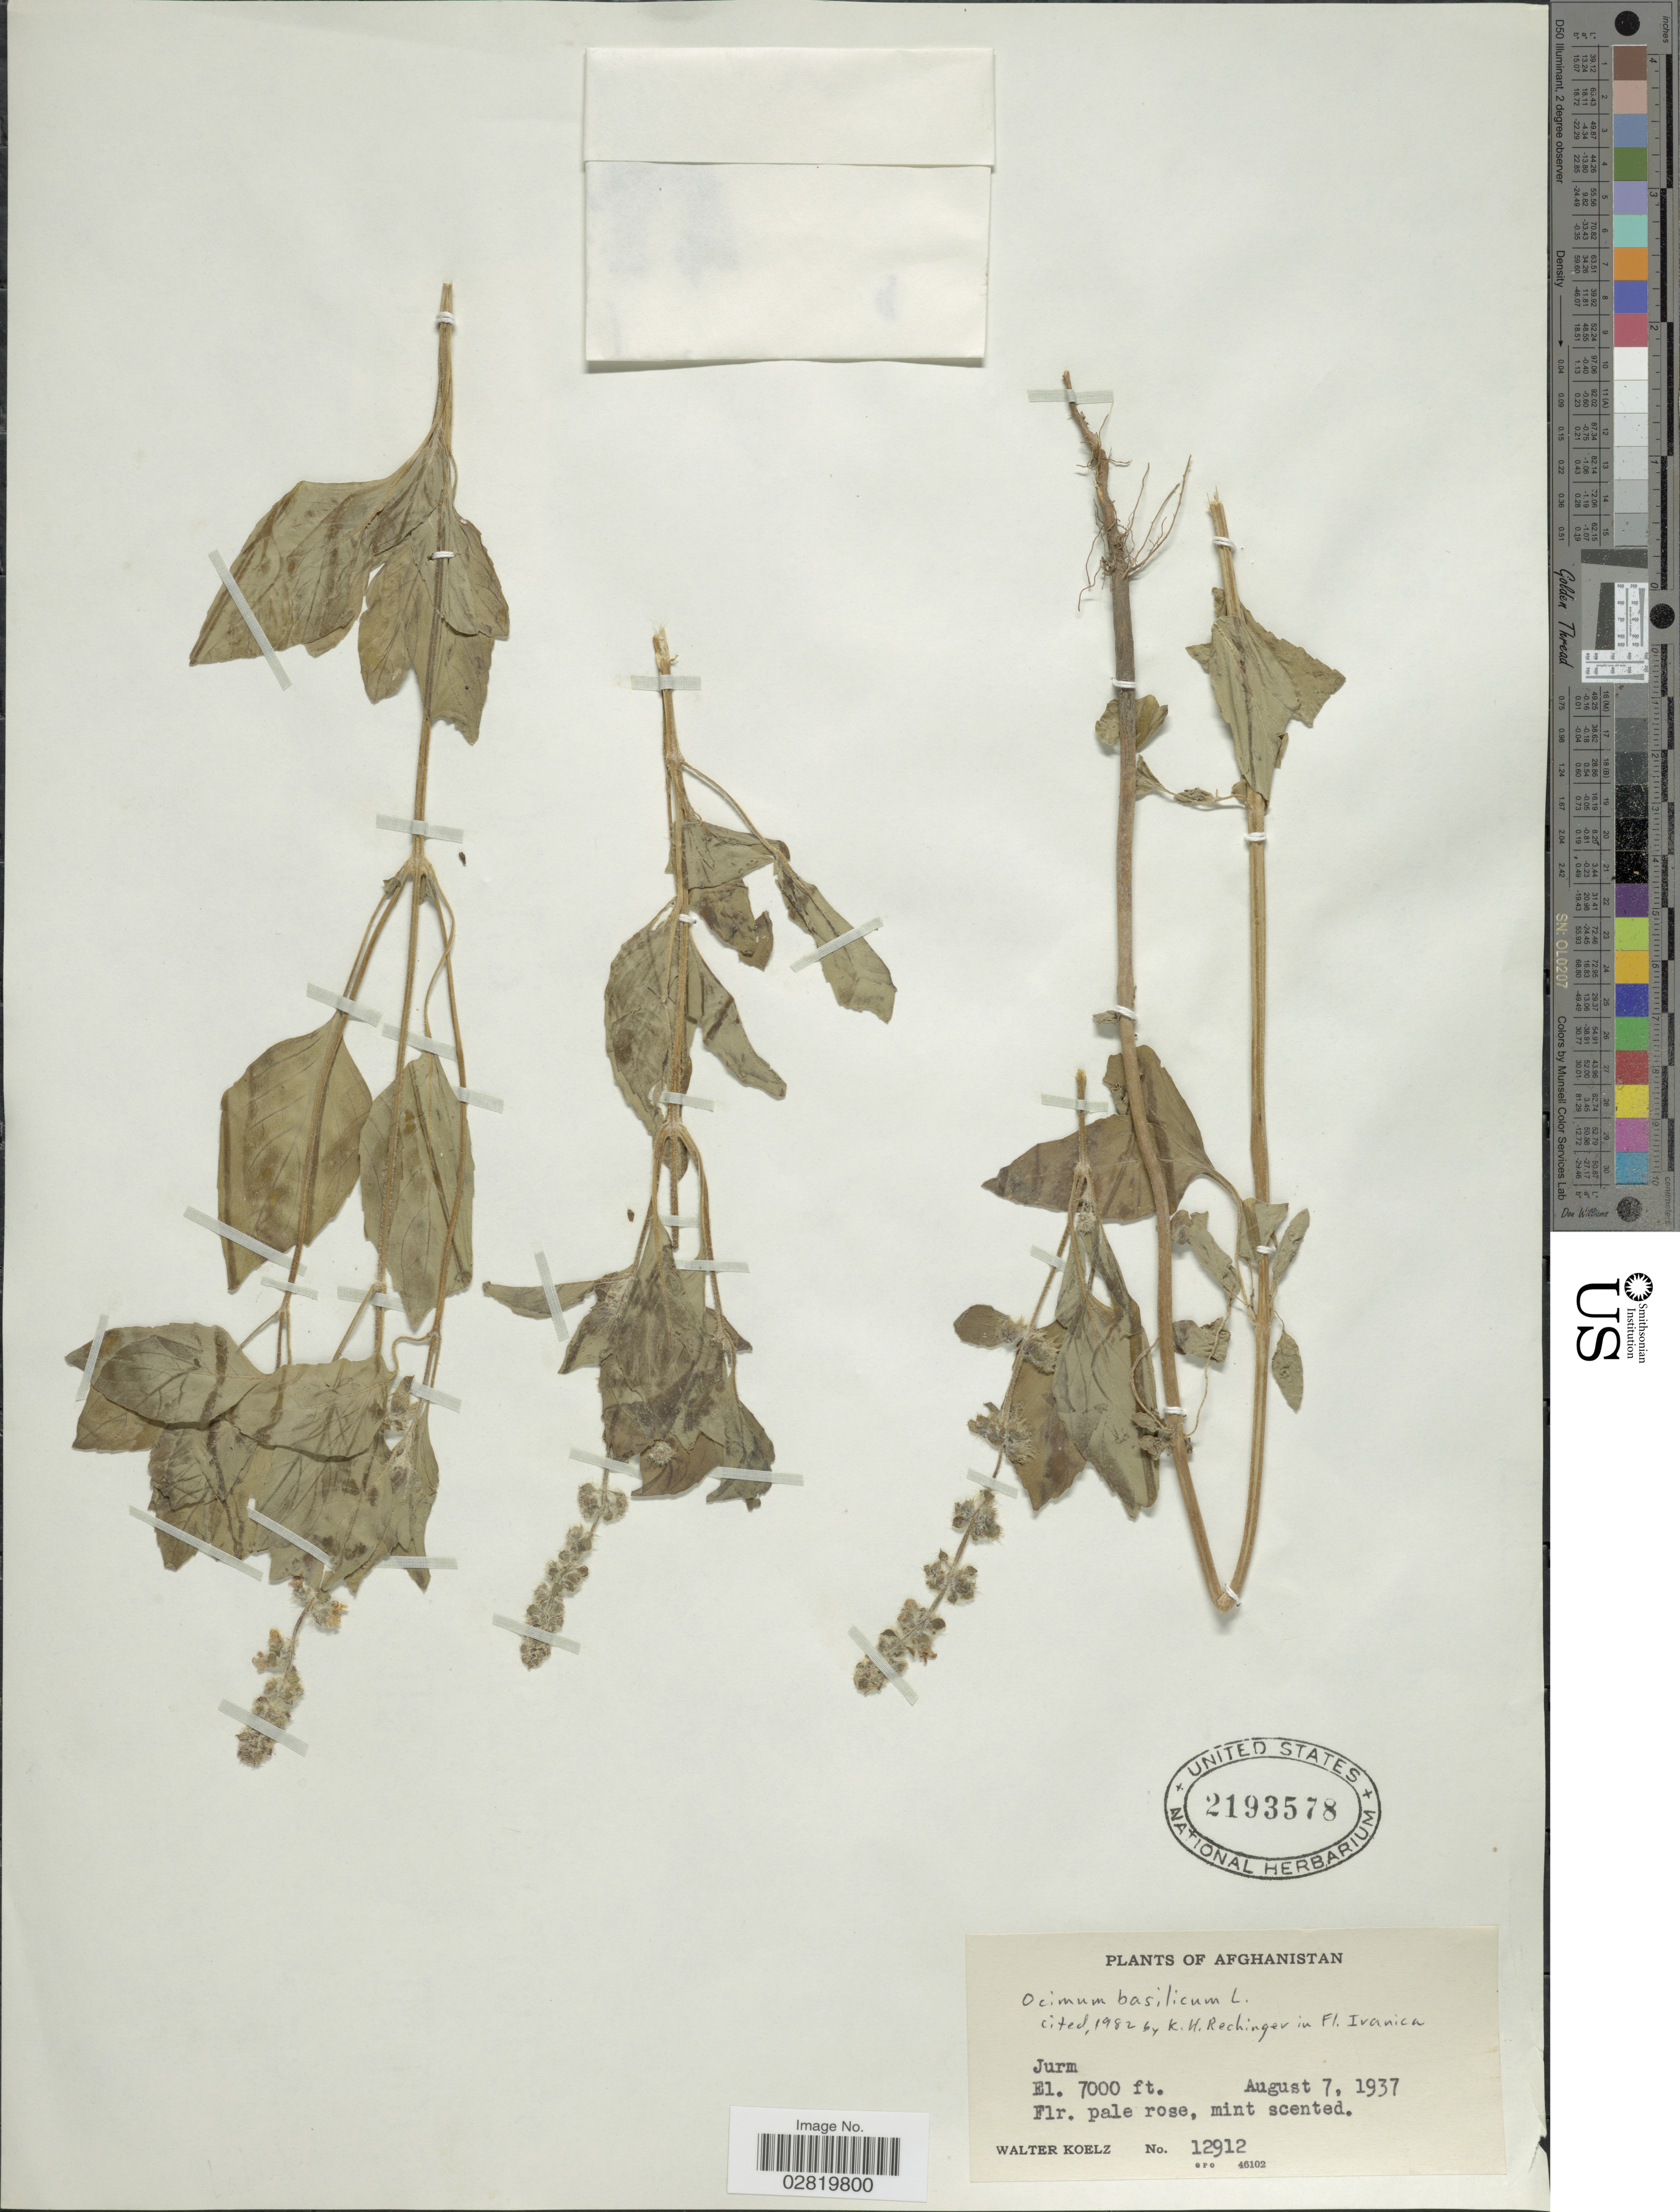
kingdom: Plantae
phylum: Tracheophyta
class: Magnoliopsida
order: Lamiales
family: Lamiaceae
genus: Ocimum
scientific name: Ocimum basilicum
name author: L.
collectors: W. N. Koelz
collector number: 12912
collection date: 1937-08-07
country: Afghanistan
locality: Jurm.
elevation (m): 2134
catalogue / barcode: US 2193578